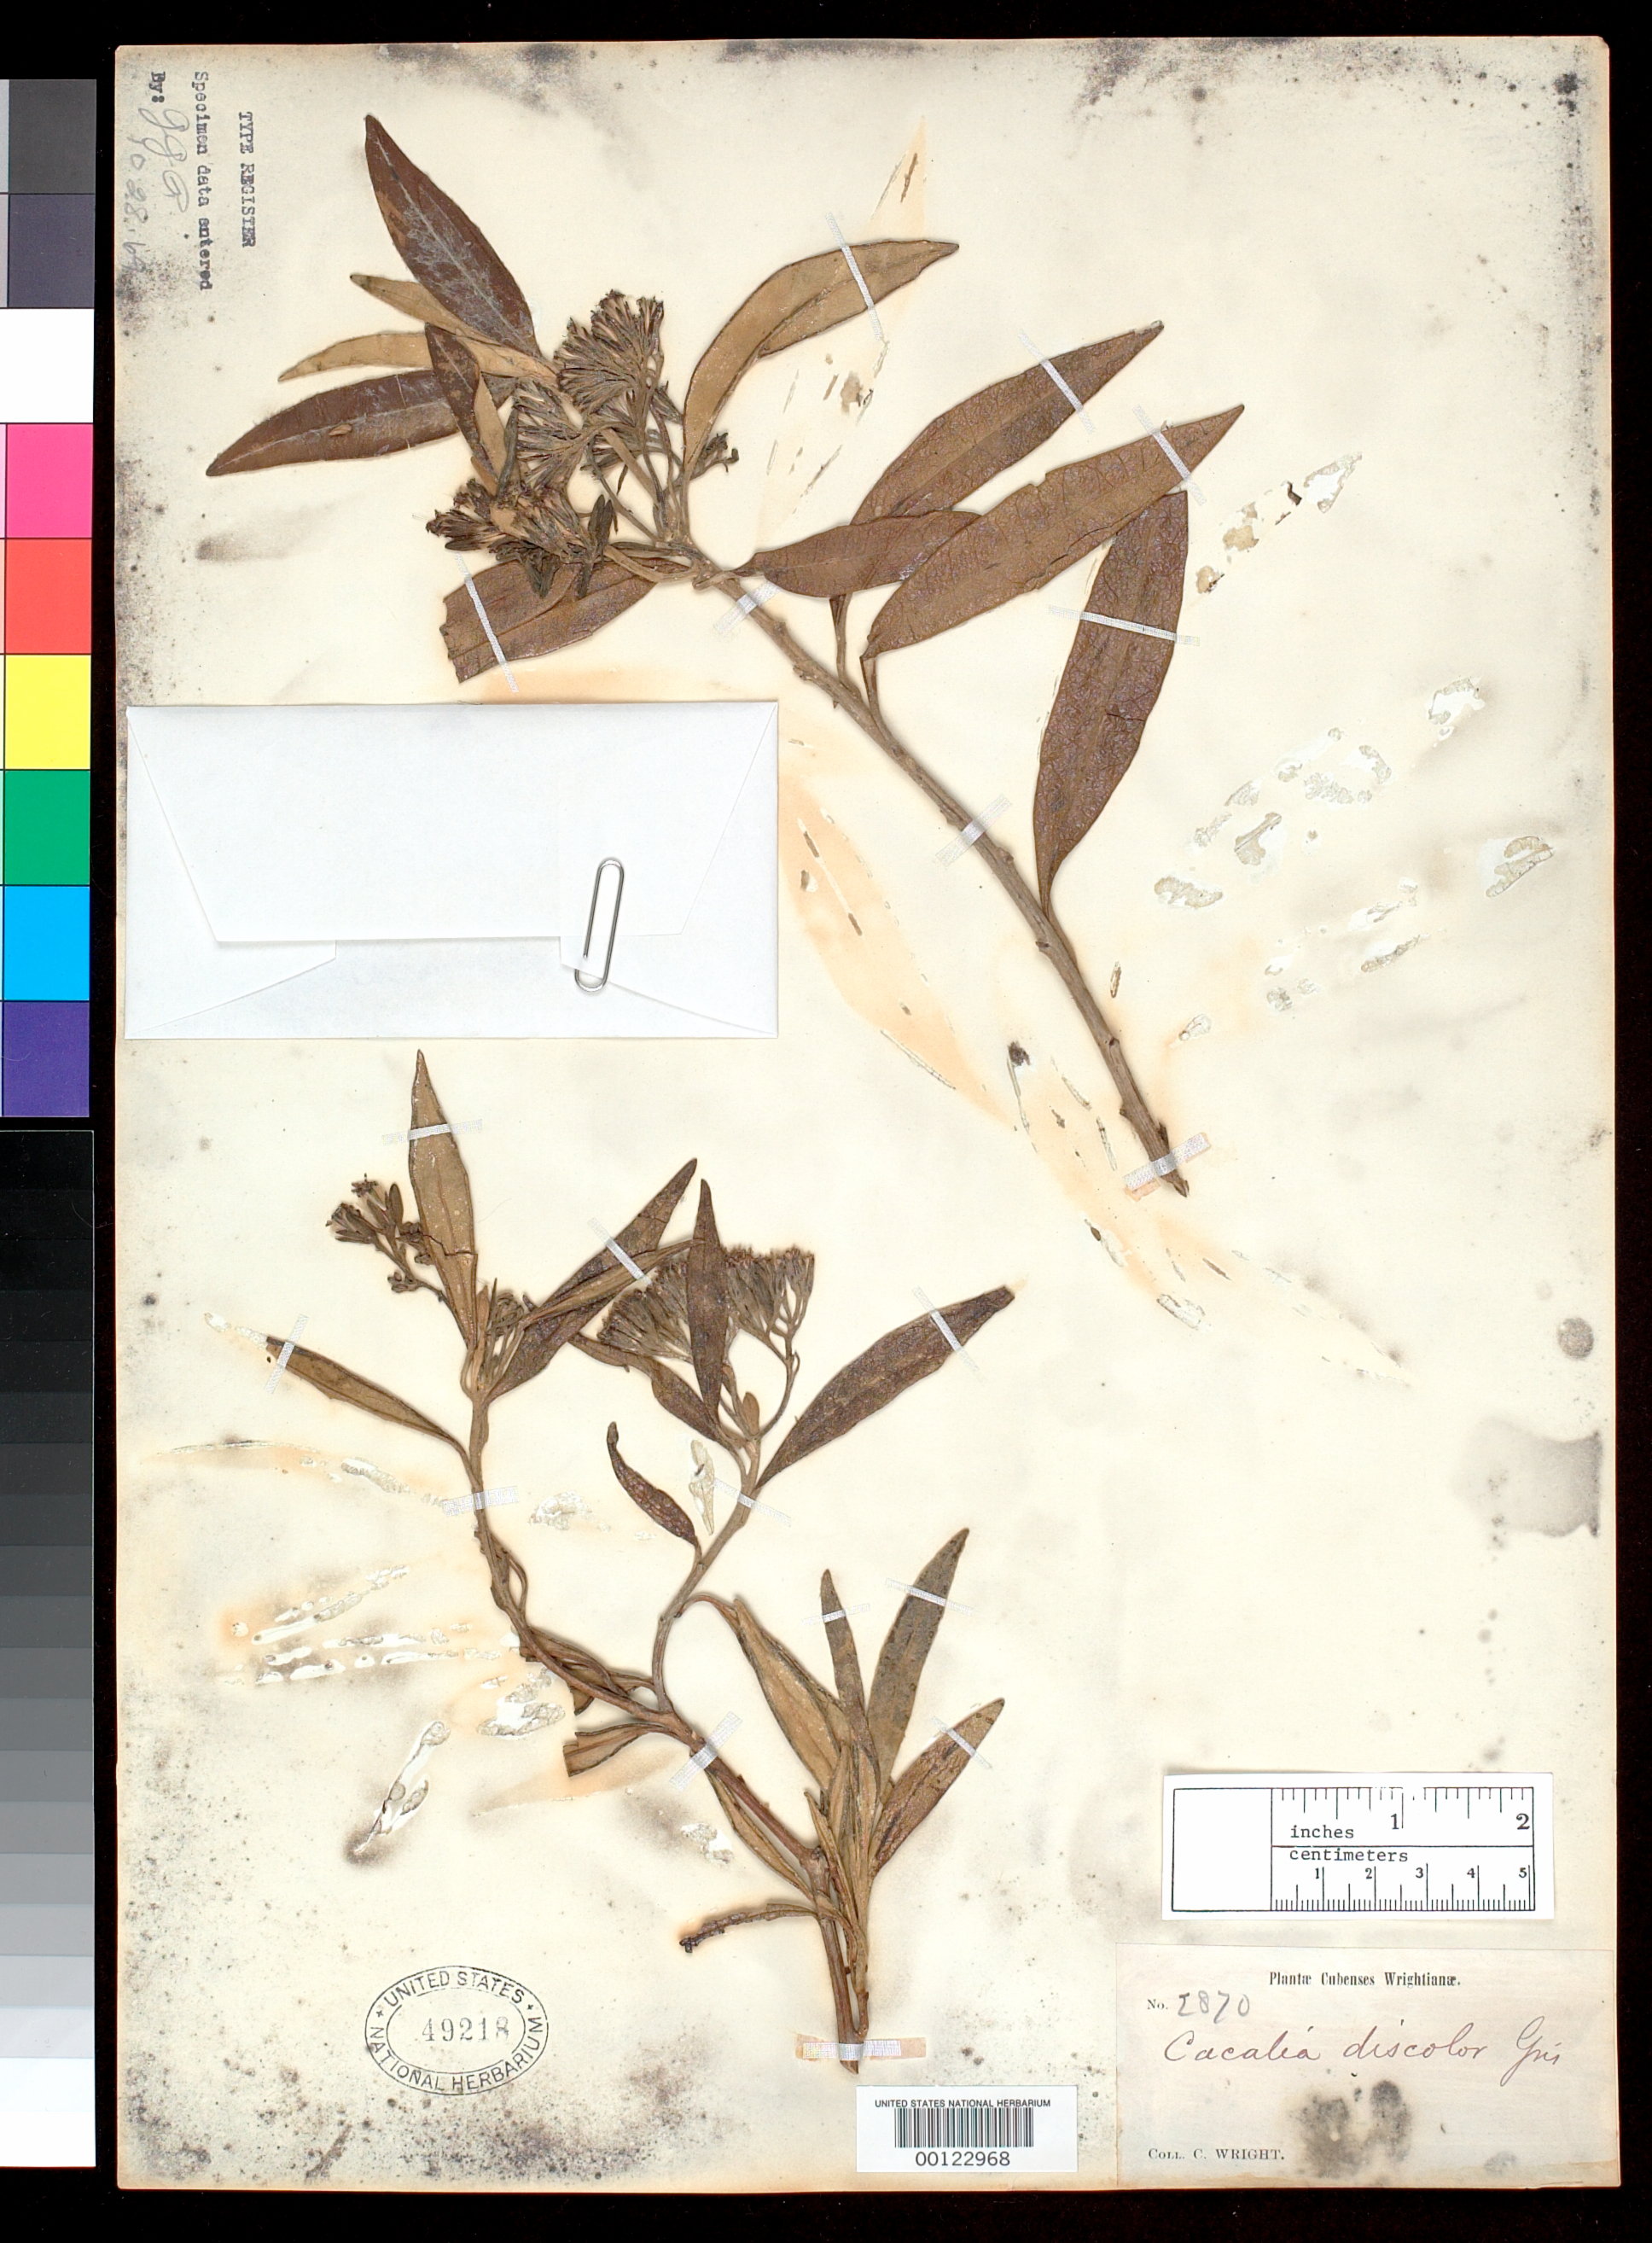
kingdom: Plantae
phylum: Tracheophyta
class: Magnoliopsida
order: Asterales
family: Asteraceae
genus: Cacalia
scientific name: Cacalia discolor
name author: Griseb.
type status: Isosyntype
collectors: C. Wright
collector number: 2870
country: Cuba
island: Greater Antilles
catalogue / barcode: US 49218